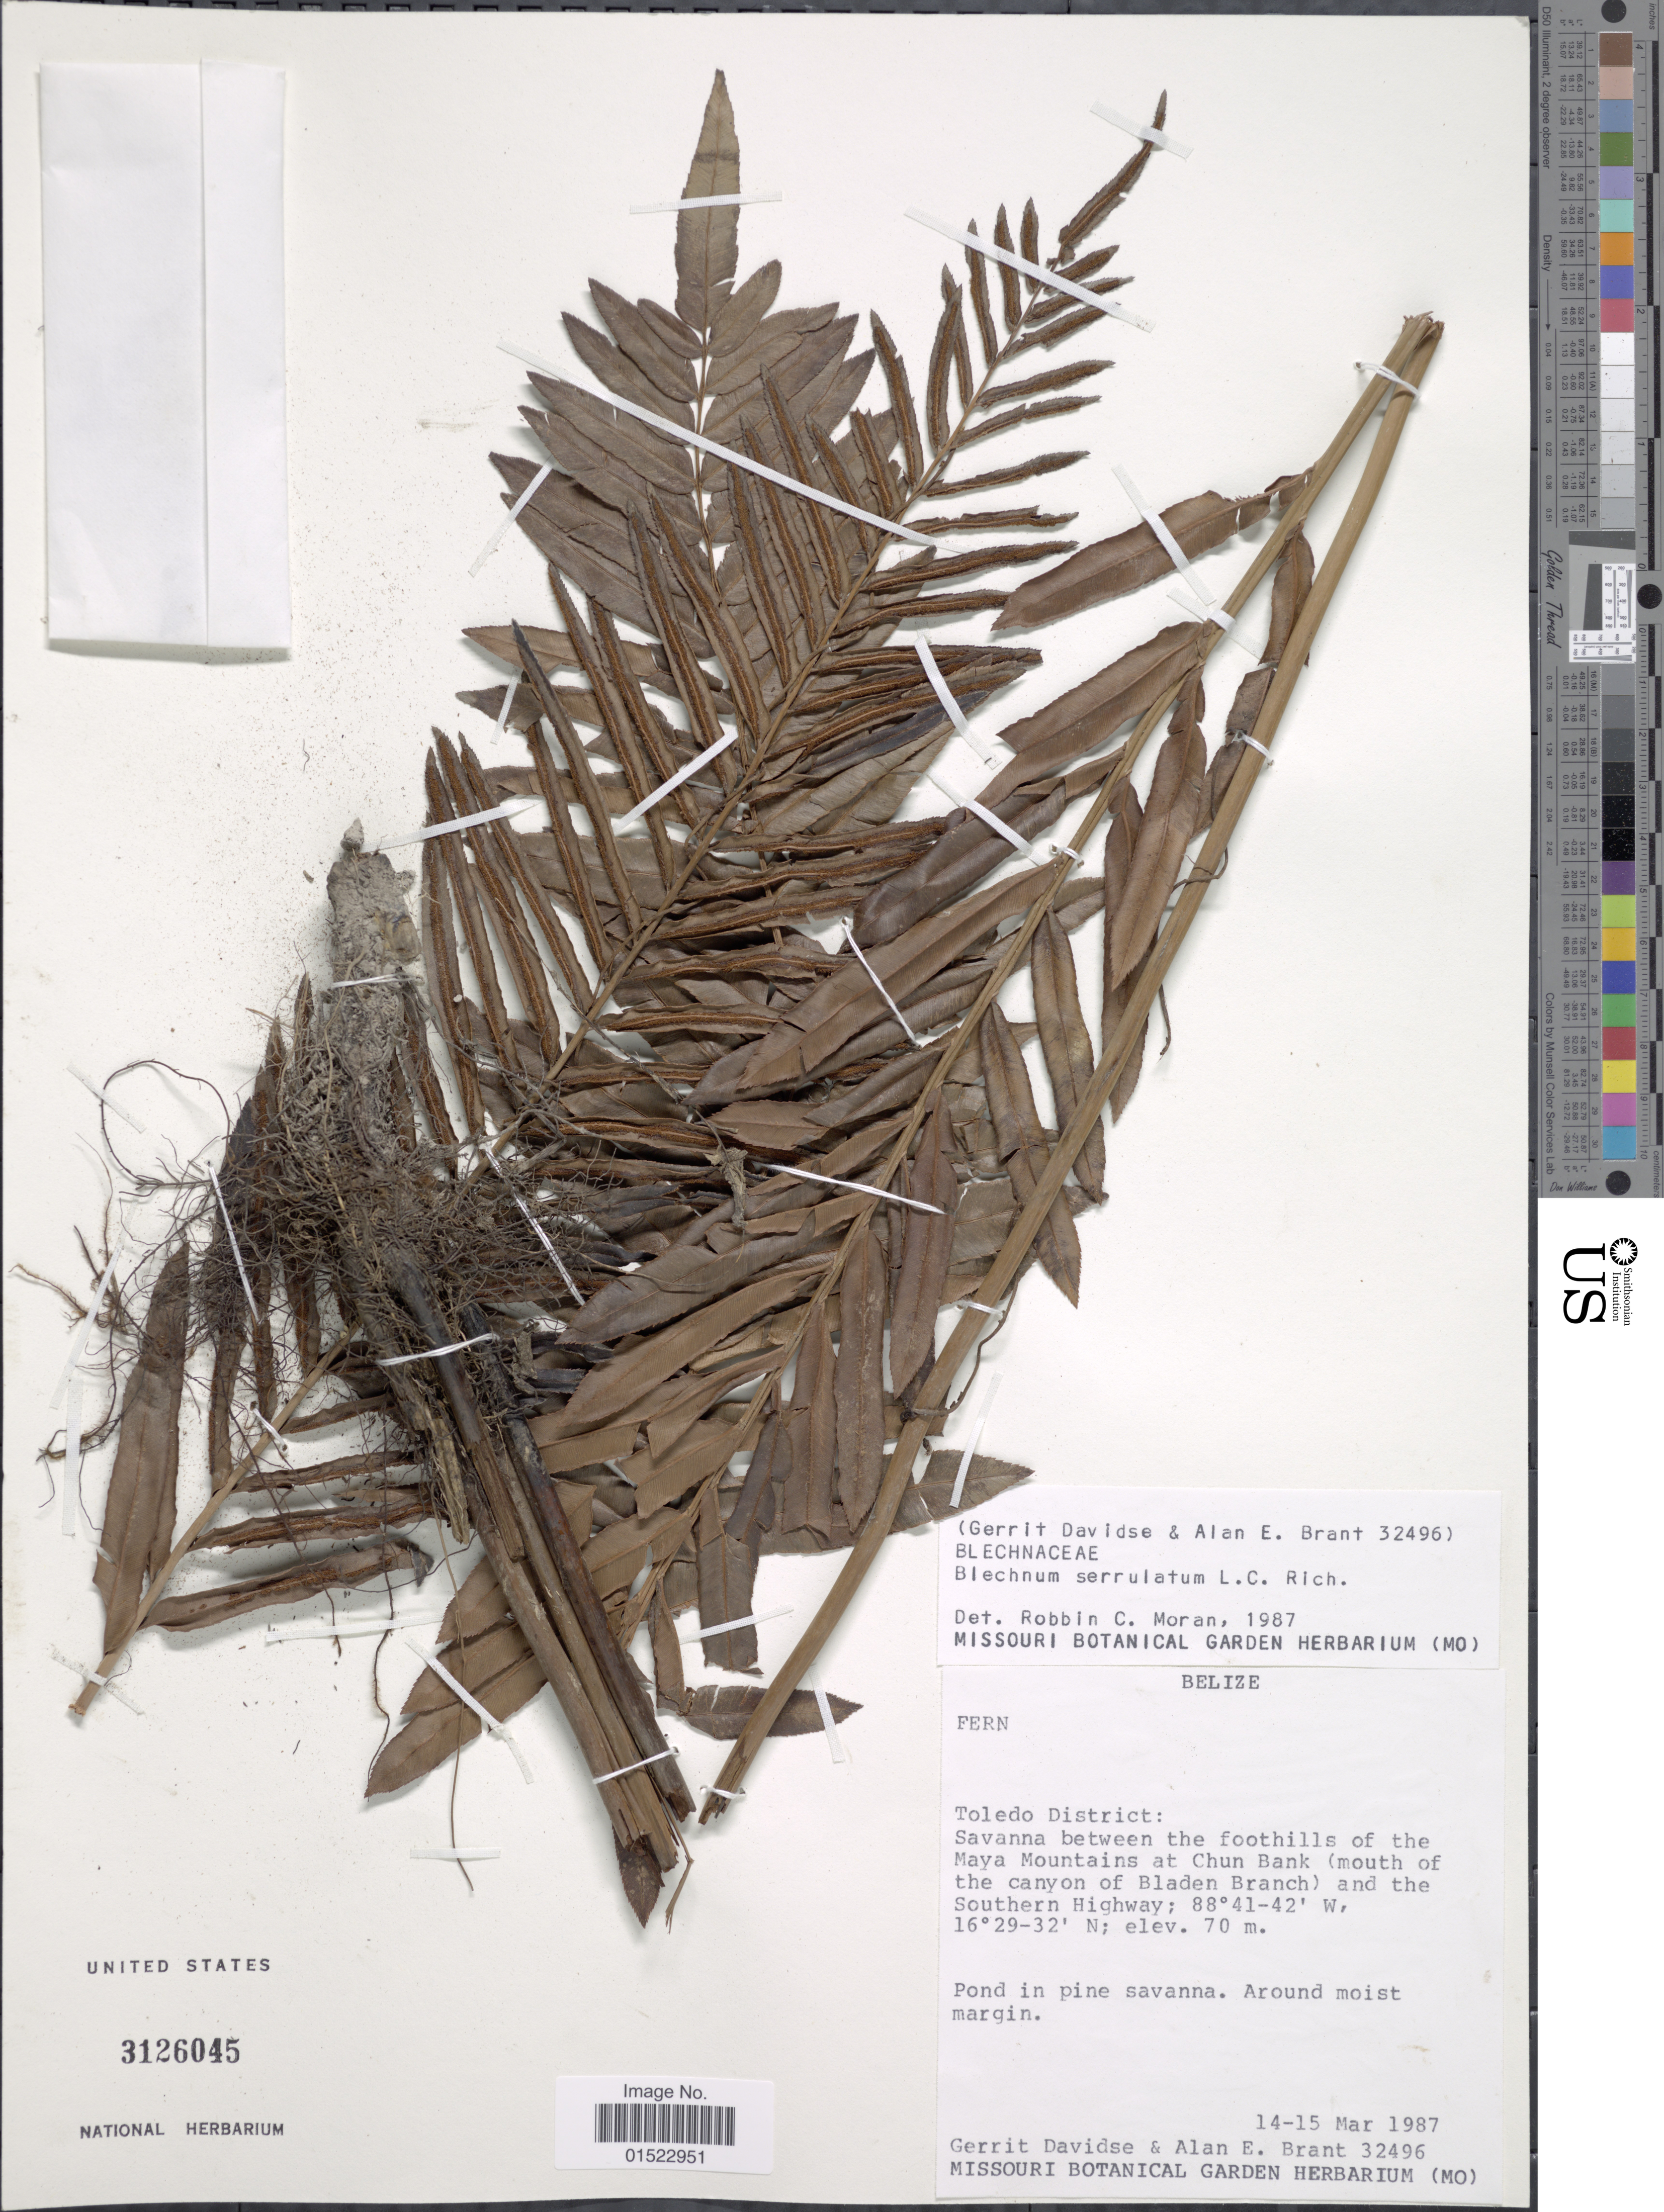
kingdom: Plantae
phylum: Tracheophyta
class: Polypodiopsida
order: Polypodiales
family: Blechnaceae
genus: Telmatoblechnum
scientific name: Telmatoblechnum serrulatum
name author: (Rich.) Perrie et al.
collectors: G. Davidse & A. Brant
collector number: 32496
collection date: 1987-03-14/1987-03-15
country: Belize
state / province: Toledo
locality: Savanna between the foothills of the Maya Mountains at ChunBank (mouth of the canyon of Bladen Branch) and the Southern Highway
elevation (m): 70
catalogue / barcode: US 3126045